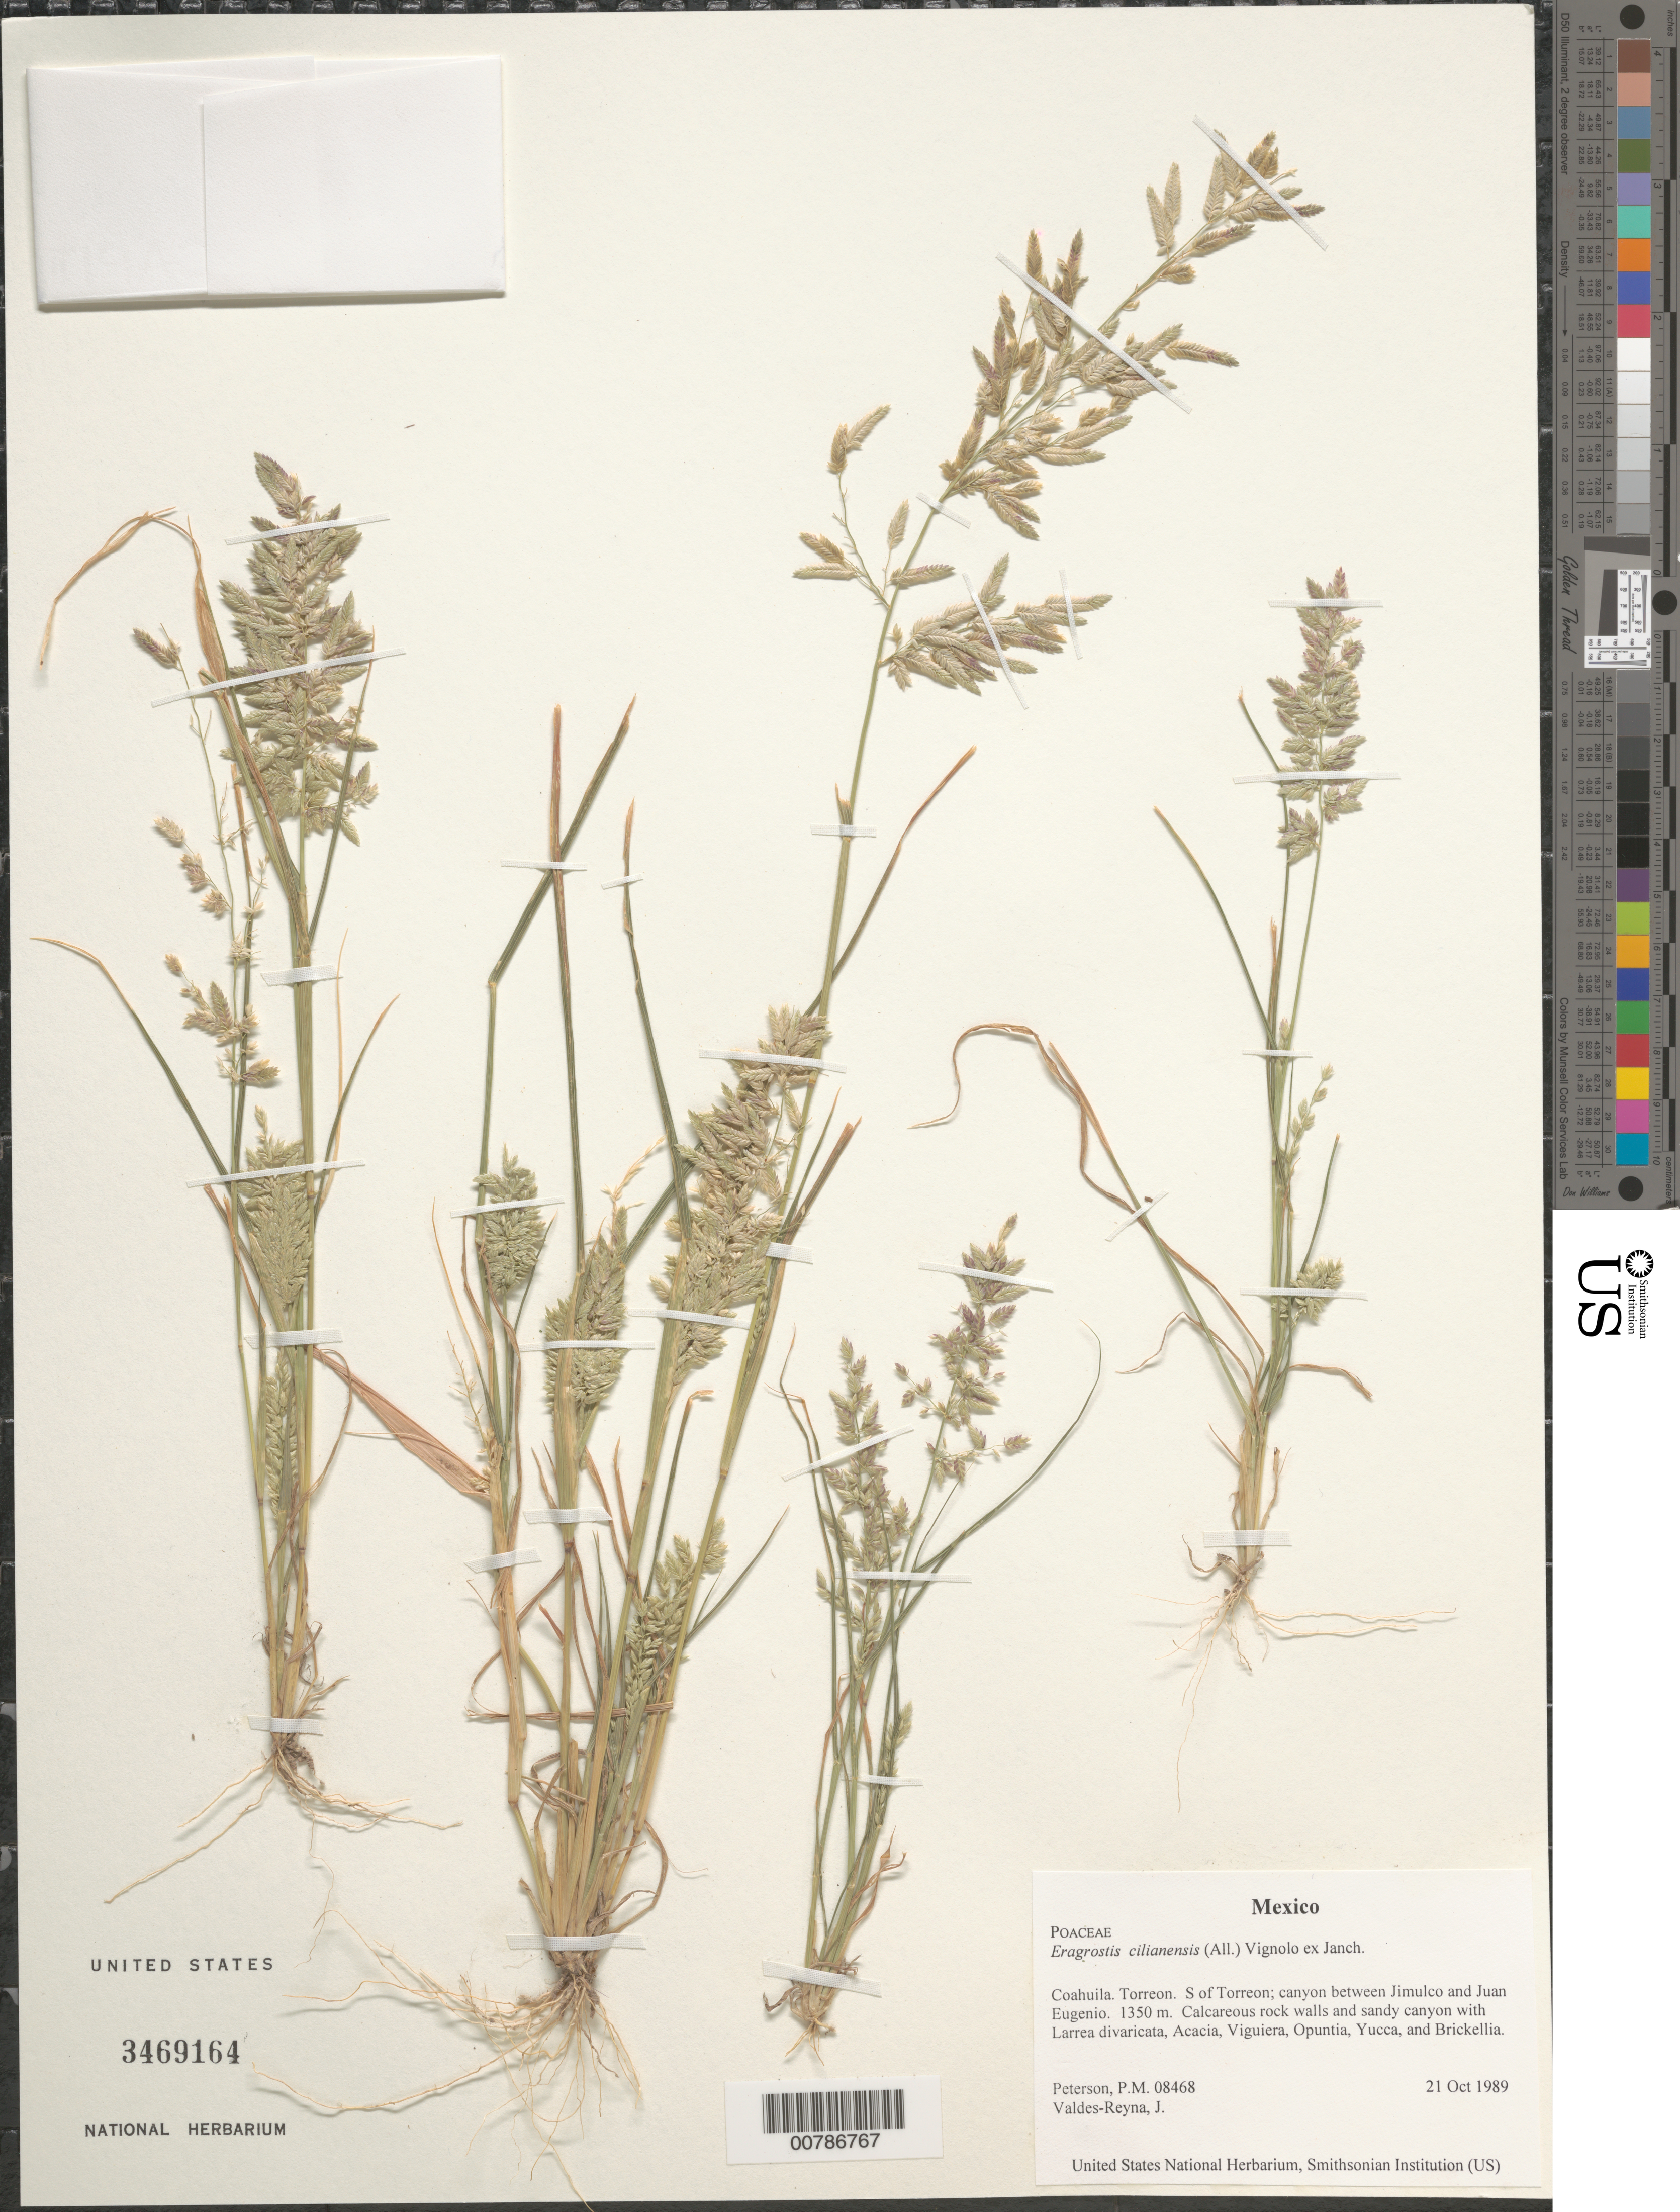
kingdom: Plantae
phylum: Tracheophyta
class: Liliopsida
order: Poales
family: Poaceae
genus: Eragrostis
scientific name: Eragrostis cilianensis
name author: (Bellardi) Vignolo ex Janch.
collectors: P. M. Peterson & J. Valdés-Reyna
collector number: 08468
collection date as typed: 21 Oct 1989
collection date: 1989-10-21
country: Mexico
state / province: Coahuila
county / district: Torreon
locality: S of Torreon; canyon between Jimulco and Juan Eugenio.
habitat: Calcareous rock walls and sandy canyon with Larrea divaricata, Acacia, Viguiera, Opuntia, Yucca, and Brickellia.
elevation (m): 1350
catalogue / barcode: US 3469164